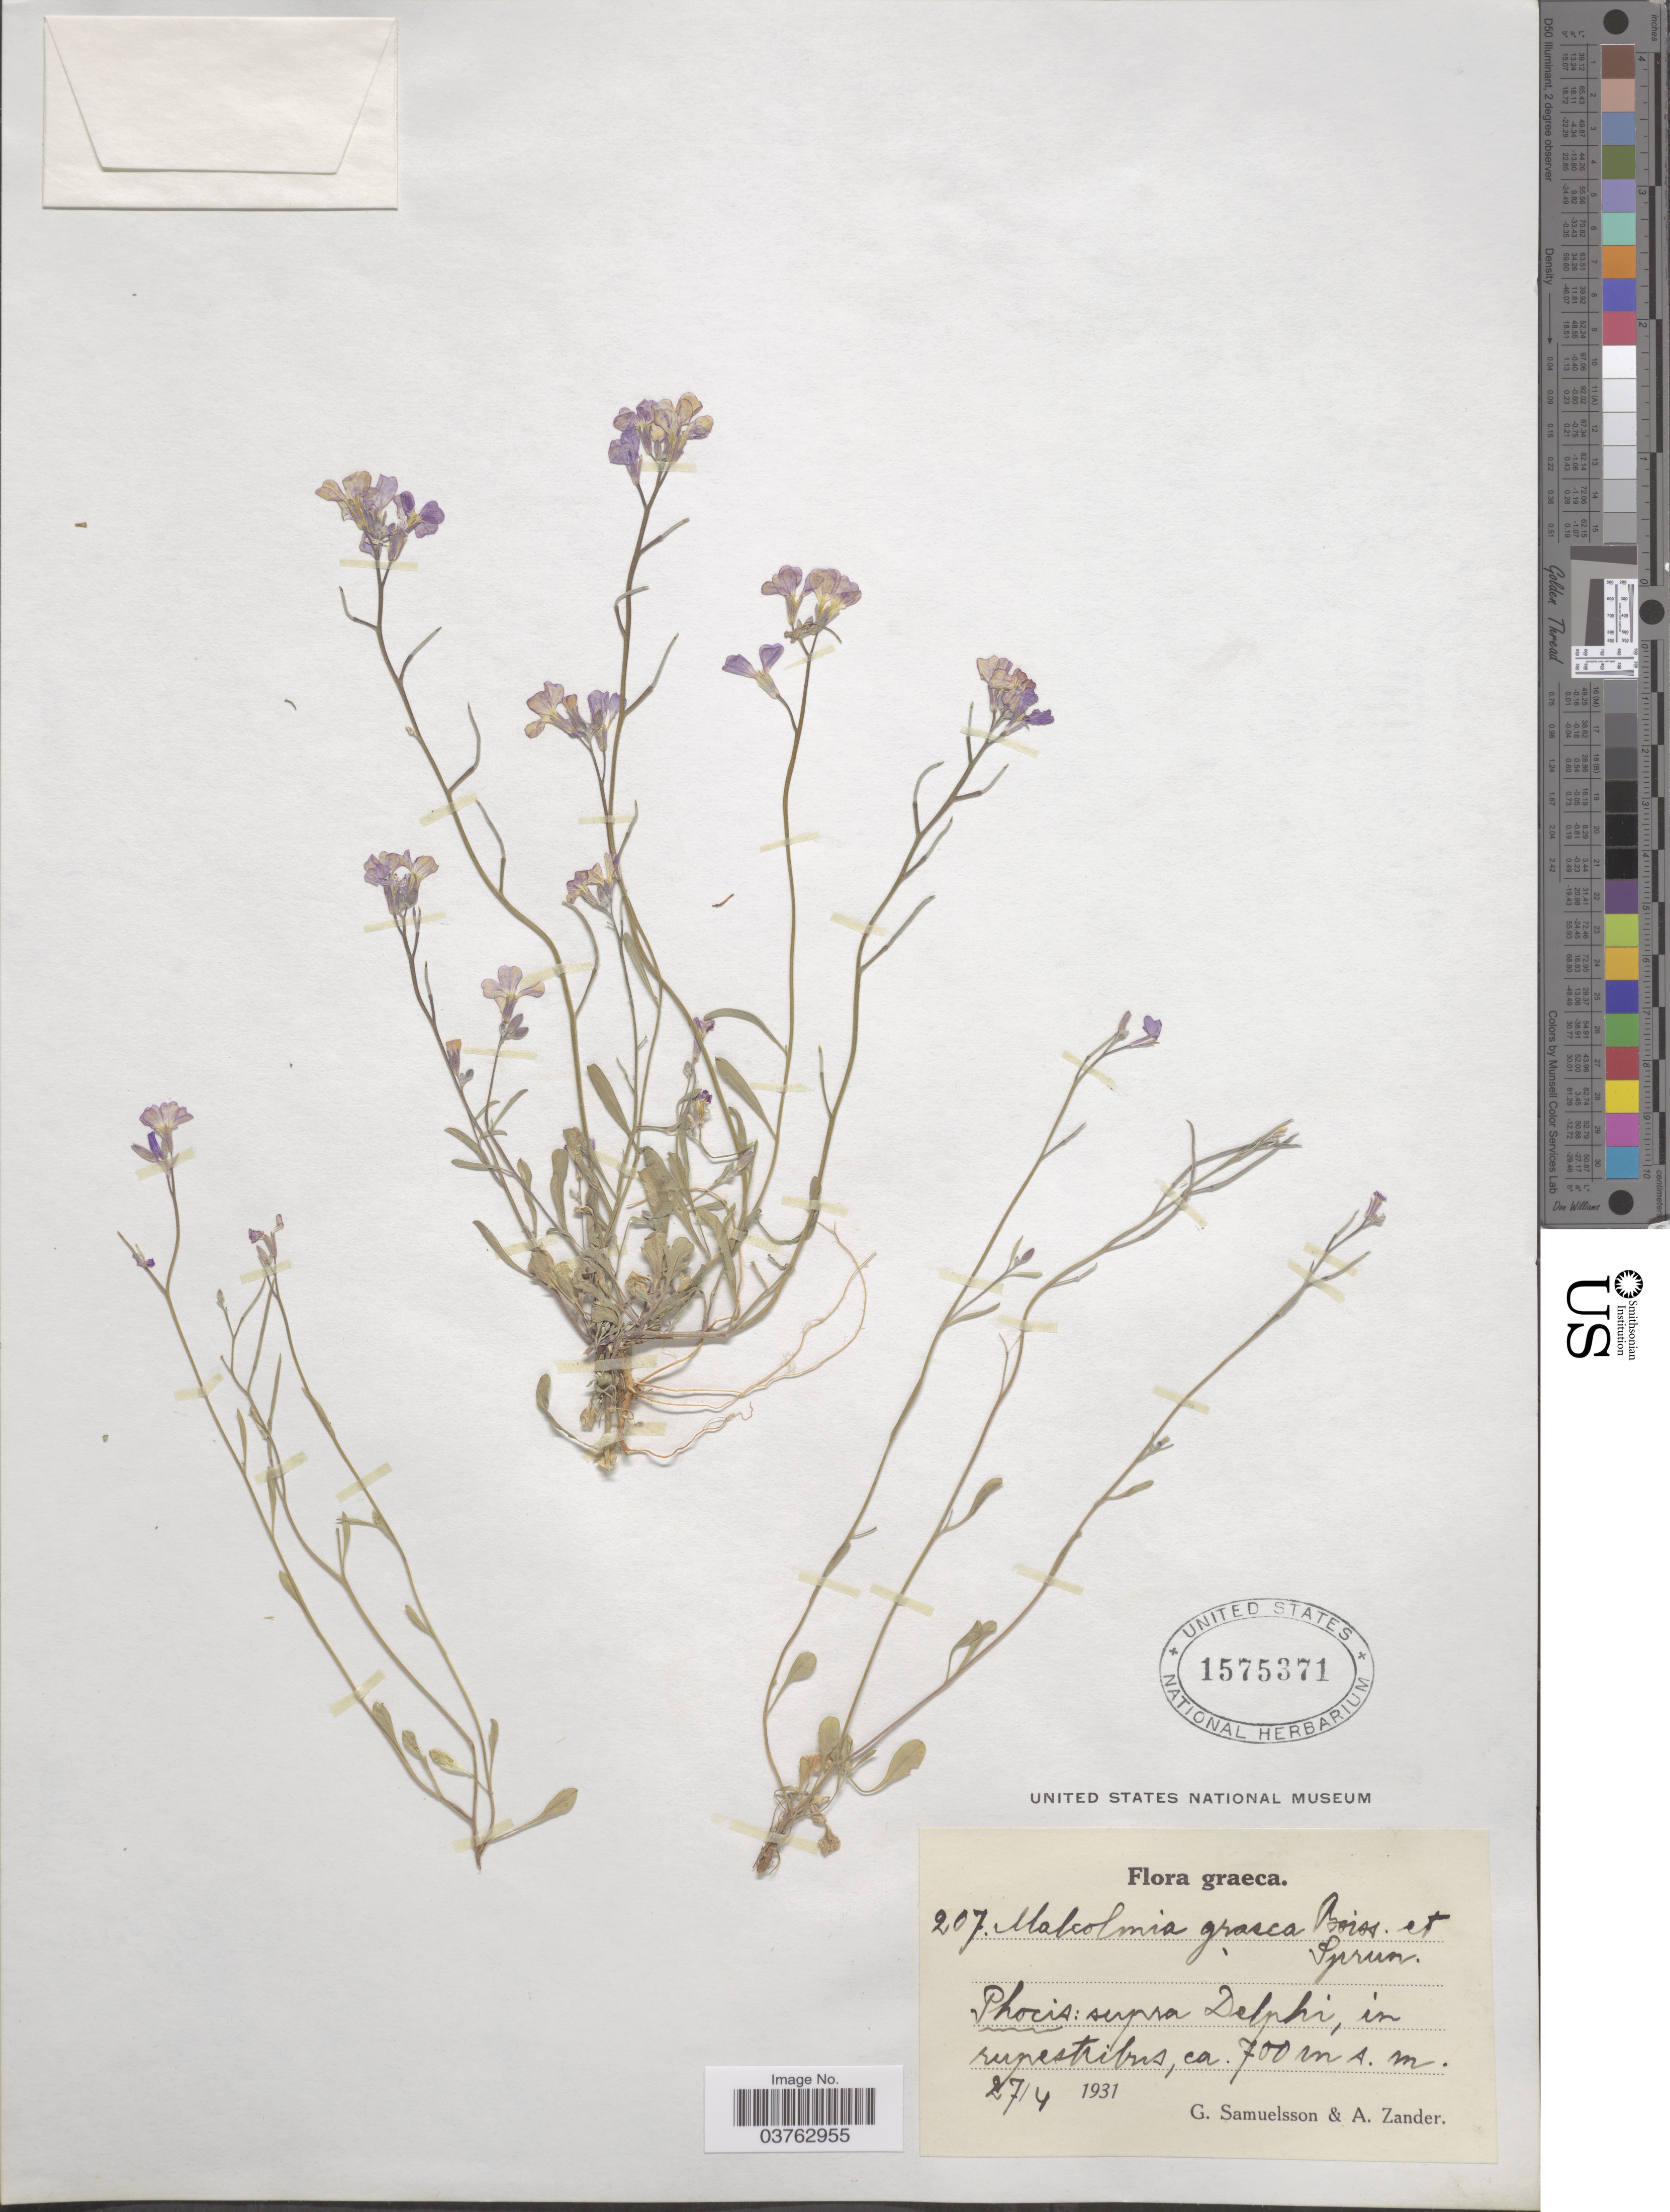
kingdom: Plantae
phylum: Tracheophyta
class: Magnoliopsida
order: Brassicales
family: Brassicaceae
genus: Malcolmia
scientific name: Malcolmia graeca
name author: Boiss. & Spruner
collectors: G. Samuelsson & A. Zander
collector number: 207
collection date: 1931-04-27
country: Greece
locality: Graeca. Phocis: supra Delphi.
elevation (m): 700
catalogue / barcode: US 1575371